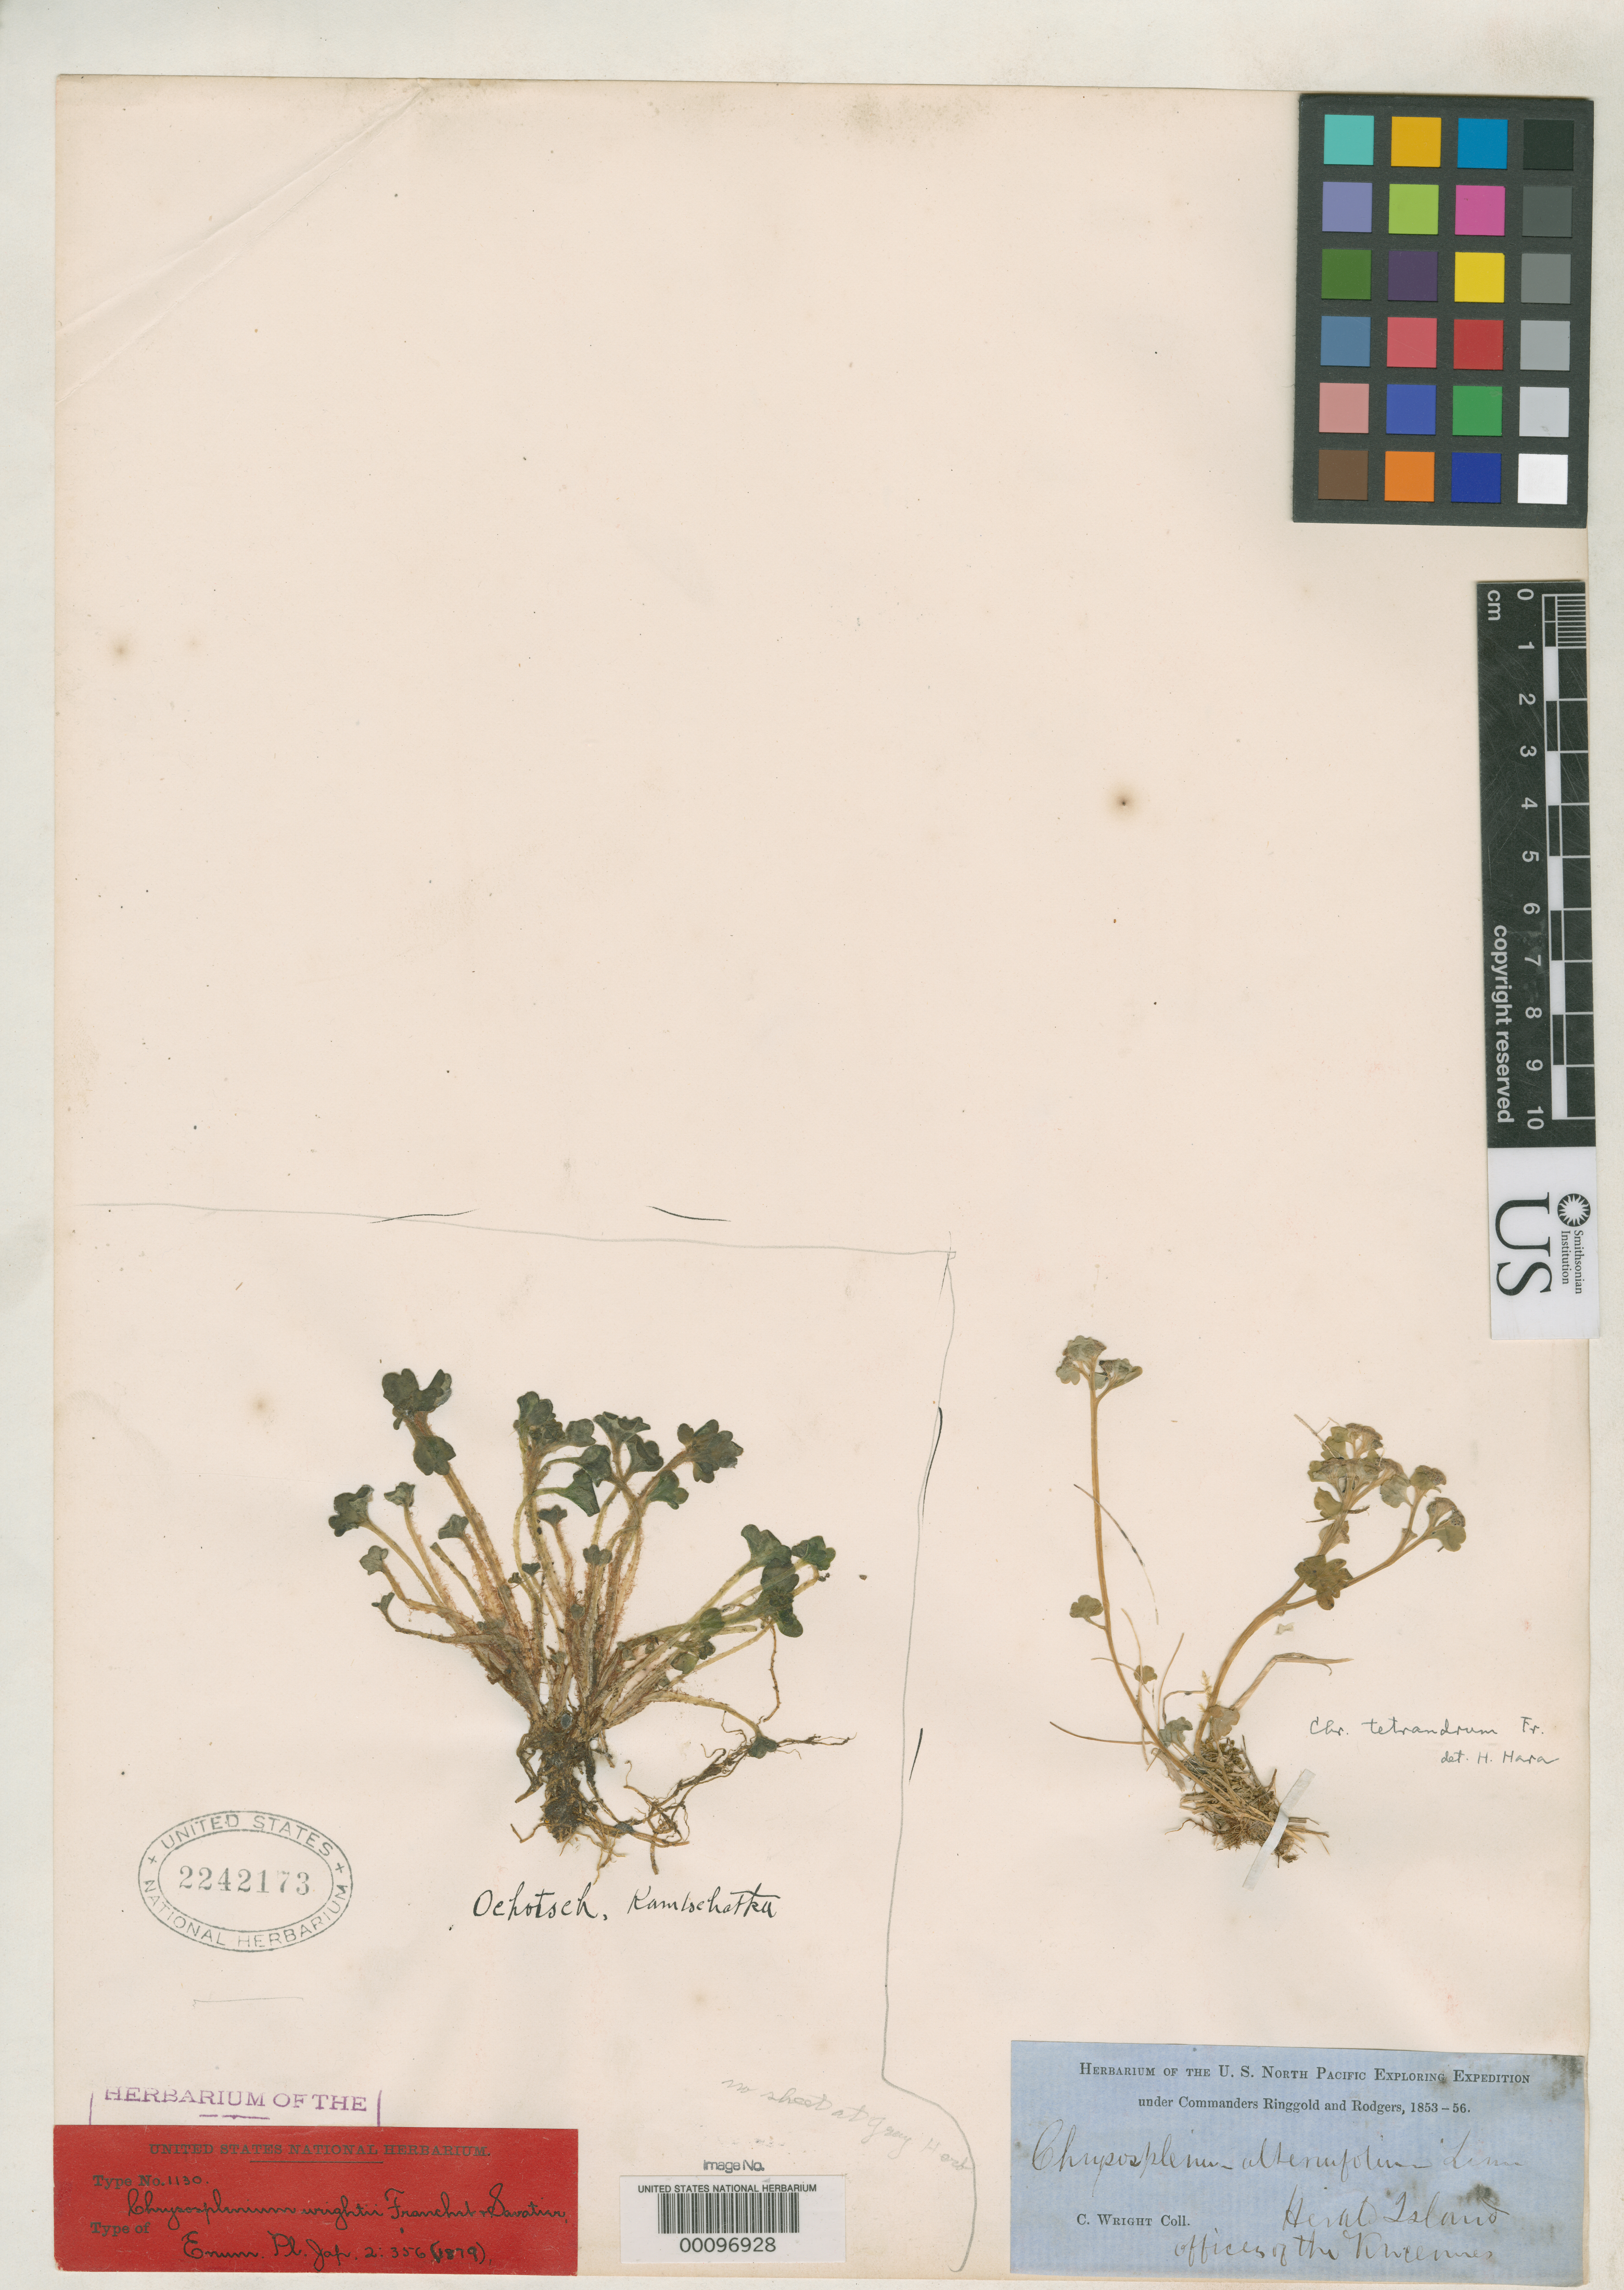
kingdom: Plantae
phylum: Tracheophyta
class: Magnoliopsida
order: Saxifragales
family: Saxifragaceae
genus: Chrysosplenium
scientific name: Chrysosplenium wrightii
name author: Franch. & Sav.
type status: Type Fragment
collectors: C. Wright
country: Russian Federation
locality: Ochotsk.Russian SFSR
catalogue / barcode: US 2242173